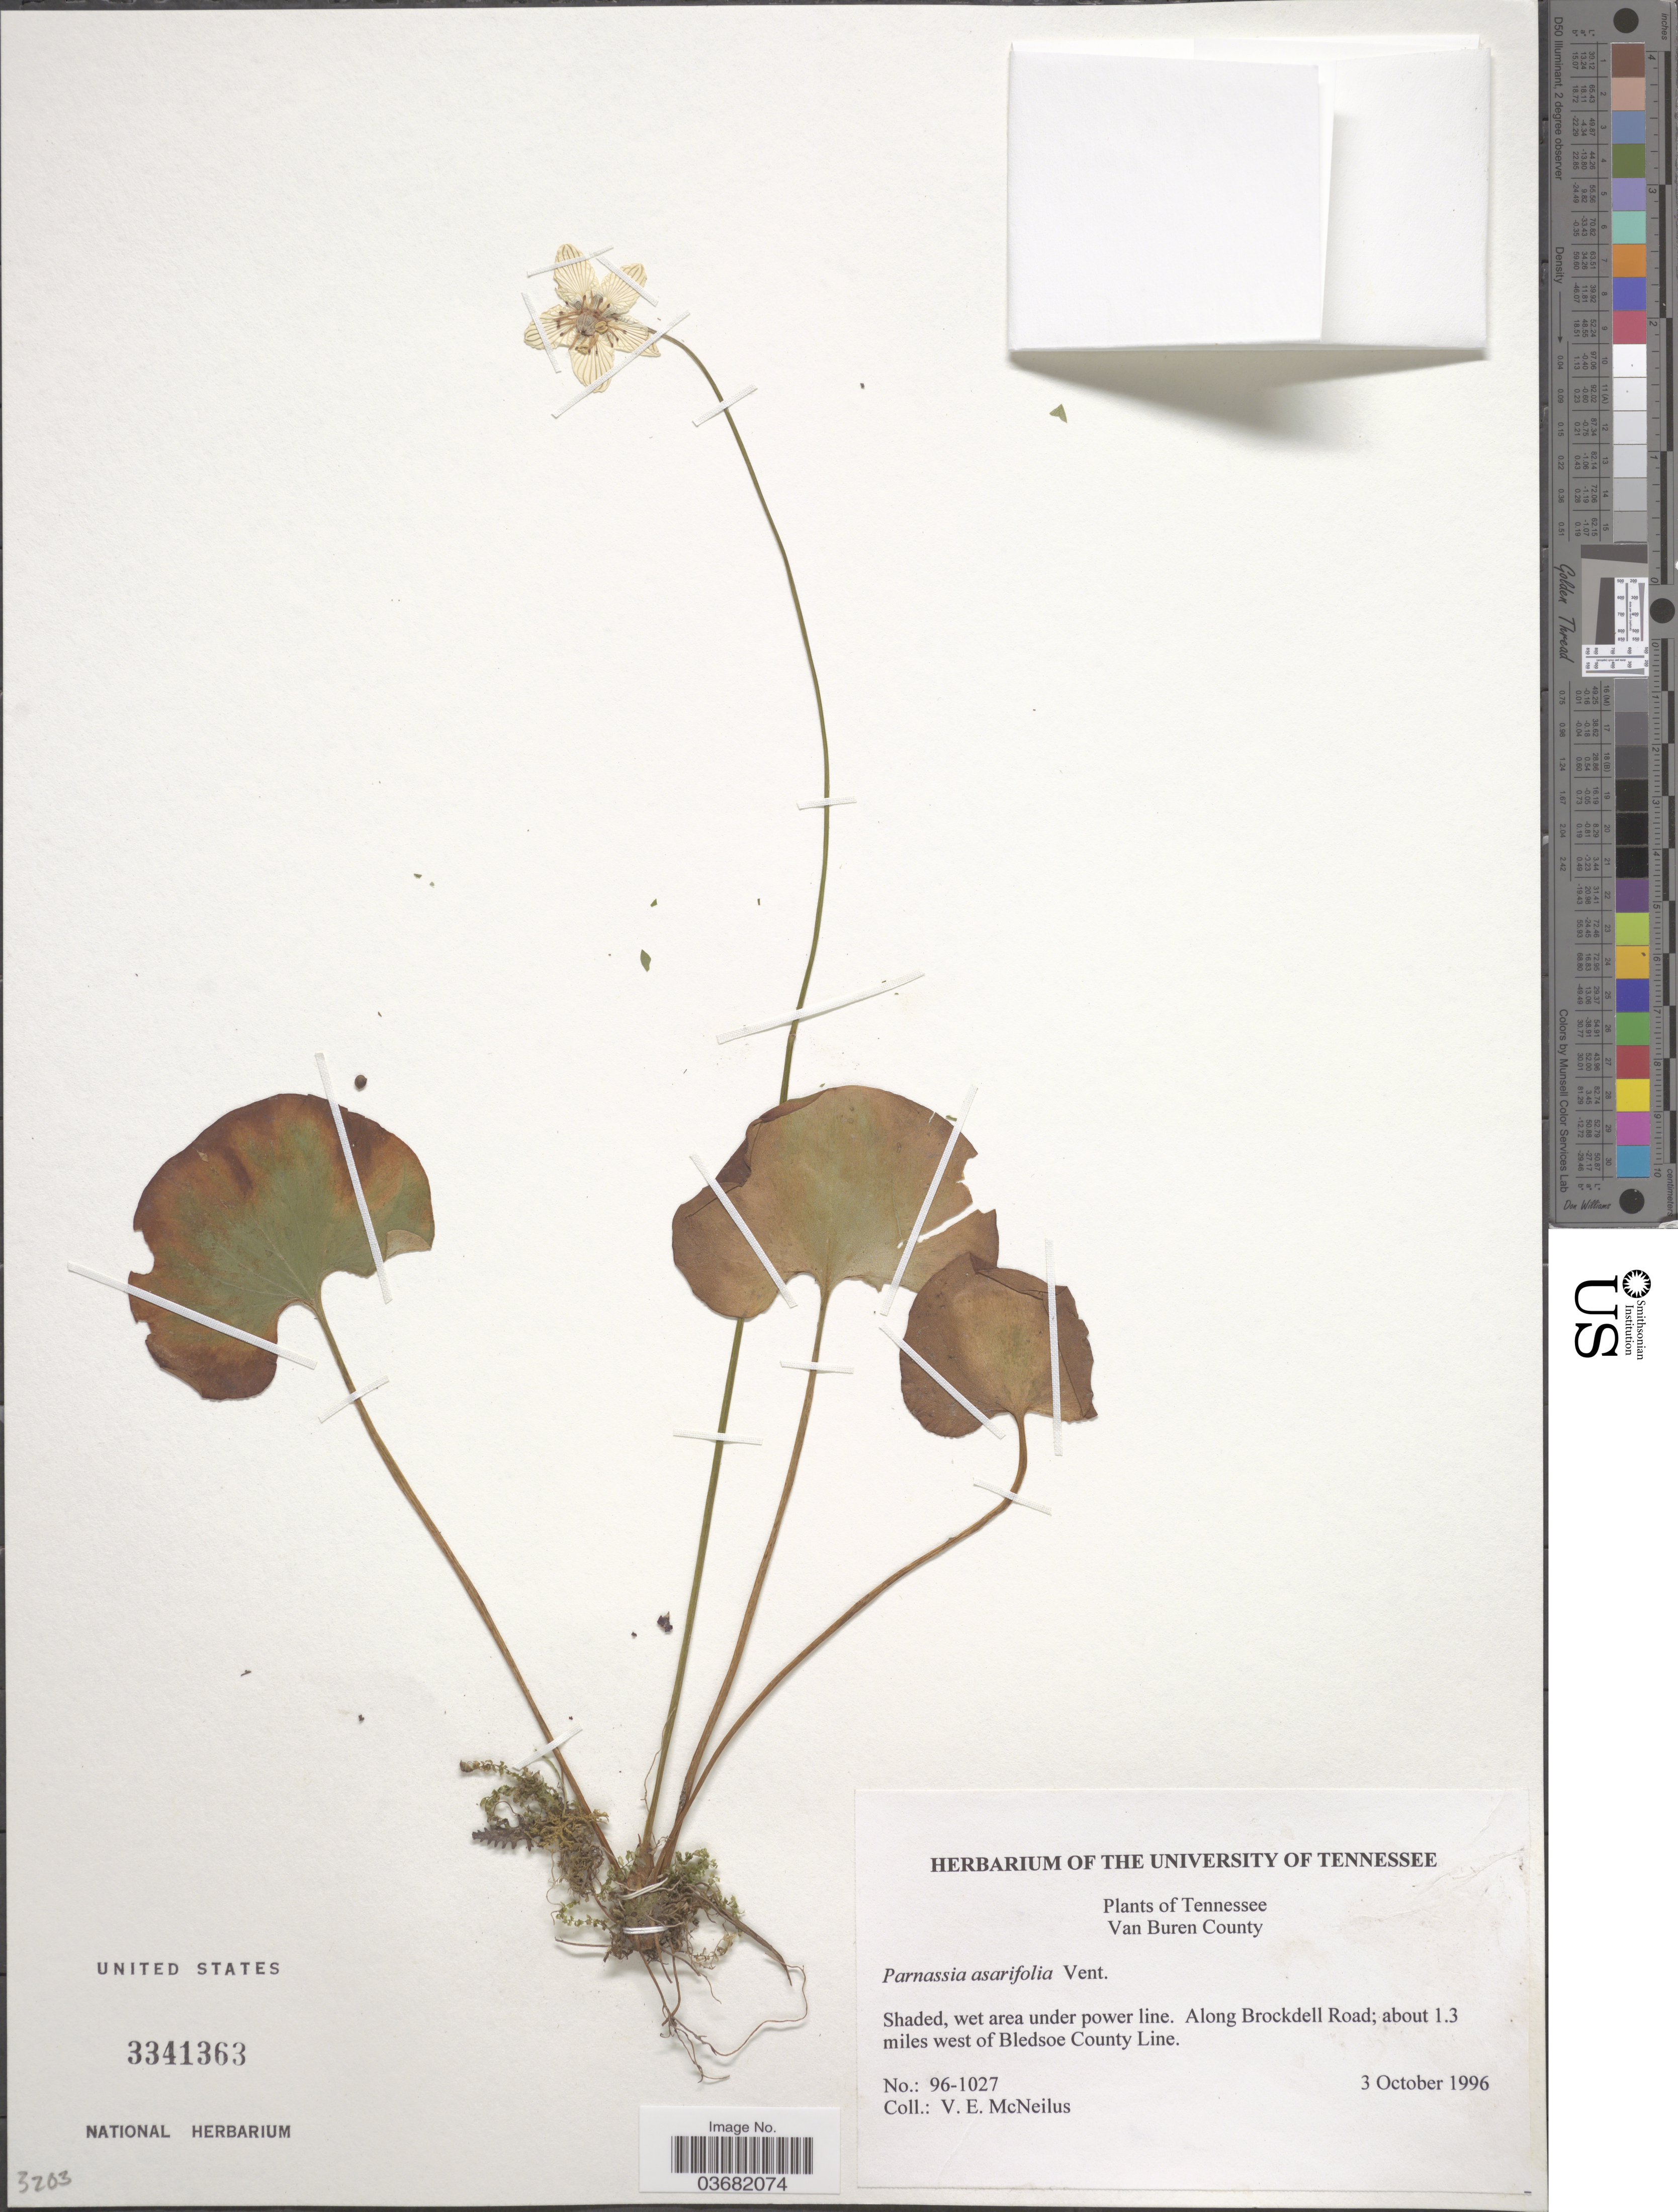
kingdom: Plantae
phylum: Tracheophyta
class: Magnoliopsida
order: Celastrales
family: Parnassiaceae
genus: Parnassia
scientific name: Parnassia asarifolia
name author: Vent.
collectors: V. Mcneilus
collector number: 96-1027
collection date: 1996-10-03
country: United States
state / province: Tennessee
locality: Van Buren County. Shaded, wet area under power line. Along Brockdell Road; about 1.3 miles west of Bledsoe County Line.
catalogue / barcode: US 3341363